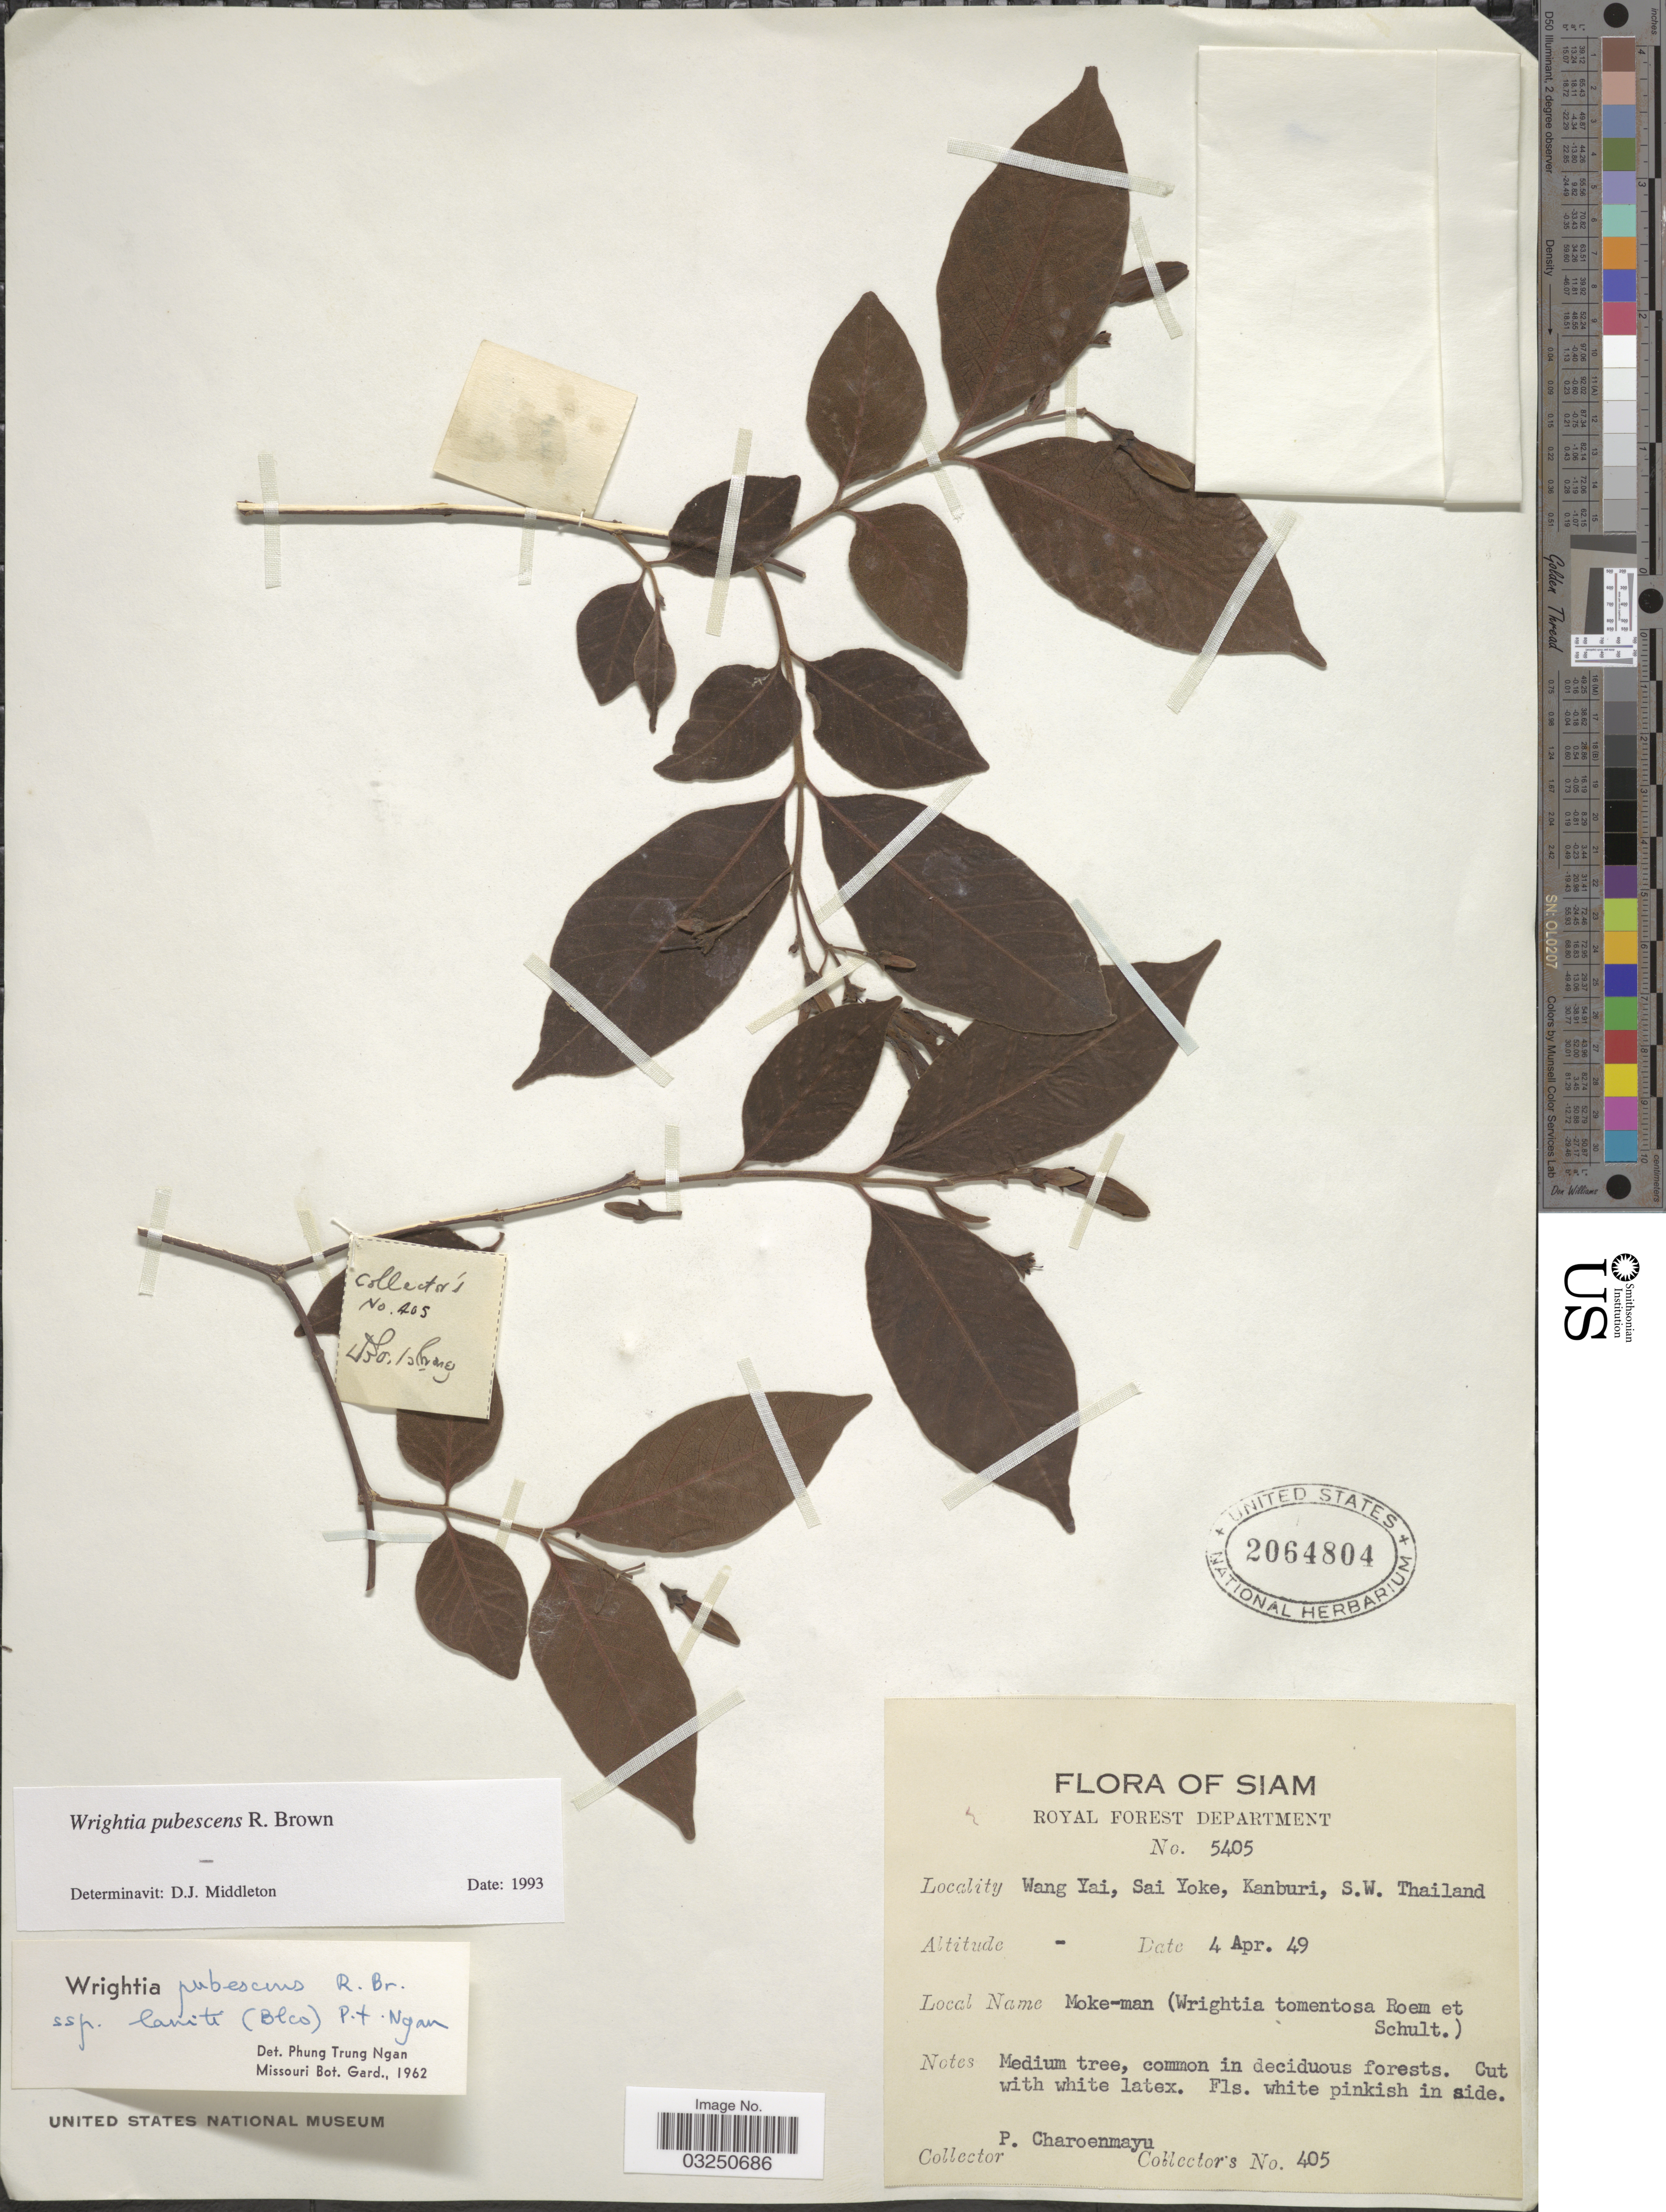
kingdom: Plantae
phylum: Tracheophyta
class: Magnoliopsida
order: Gentianales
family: Apocynaceae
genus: Wrightia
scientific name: Wrightia pubescens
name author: R. Br.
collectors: P. Charoenmayu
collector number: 405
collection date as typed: Transcribed d/m/y: 4/4/49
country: Thailand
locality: Siam. Wang Yai, Sai Yoke, Kanburi, S.W. Thailand.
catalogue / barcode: US 2064804